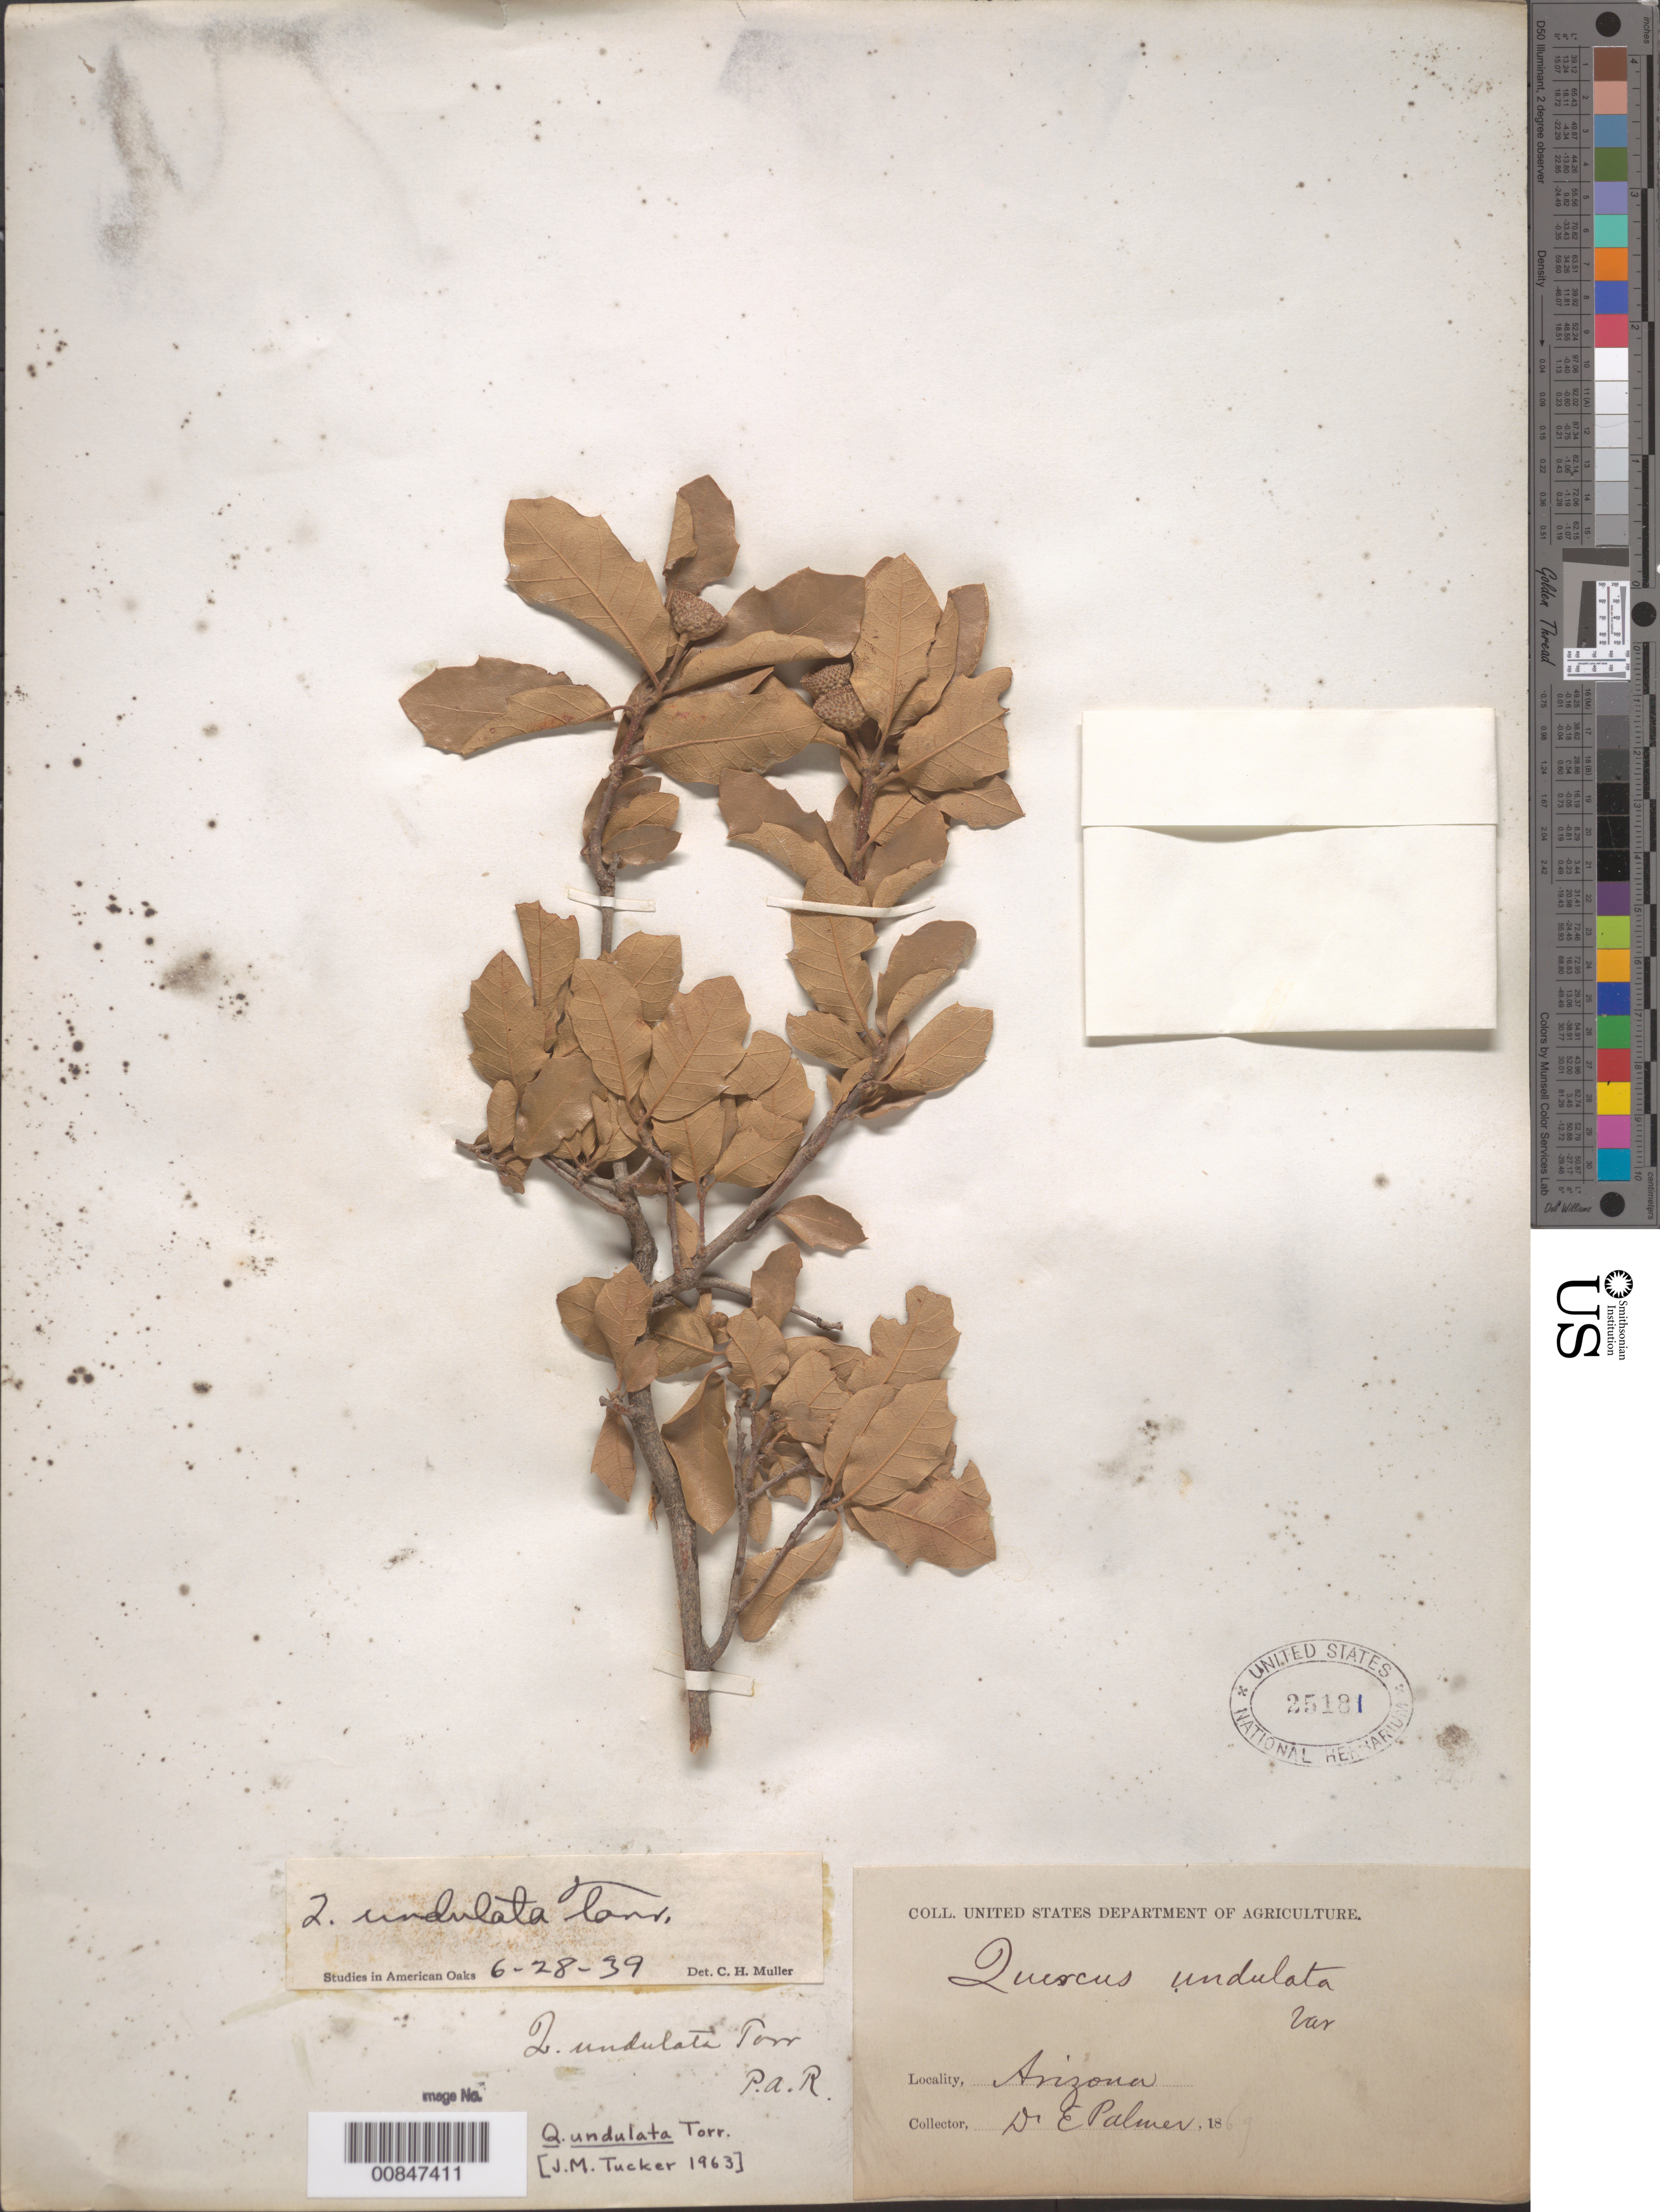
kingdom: Plantae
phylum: Tracheophyta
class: Magnoliopsida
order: Fagales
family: Fagaceae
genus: Quercus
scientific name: Quercus undulata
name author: Torr.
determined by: Tucker, J. M.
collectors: E. Palmer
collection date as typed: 1869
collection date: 1869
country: United States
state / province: Arizona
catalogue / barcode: US 25181